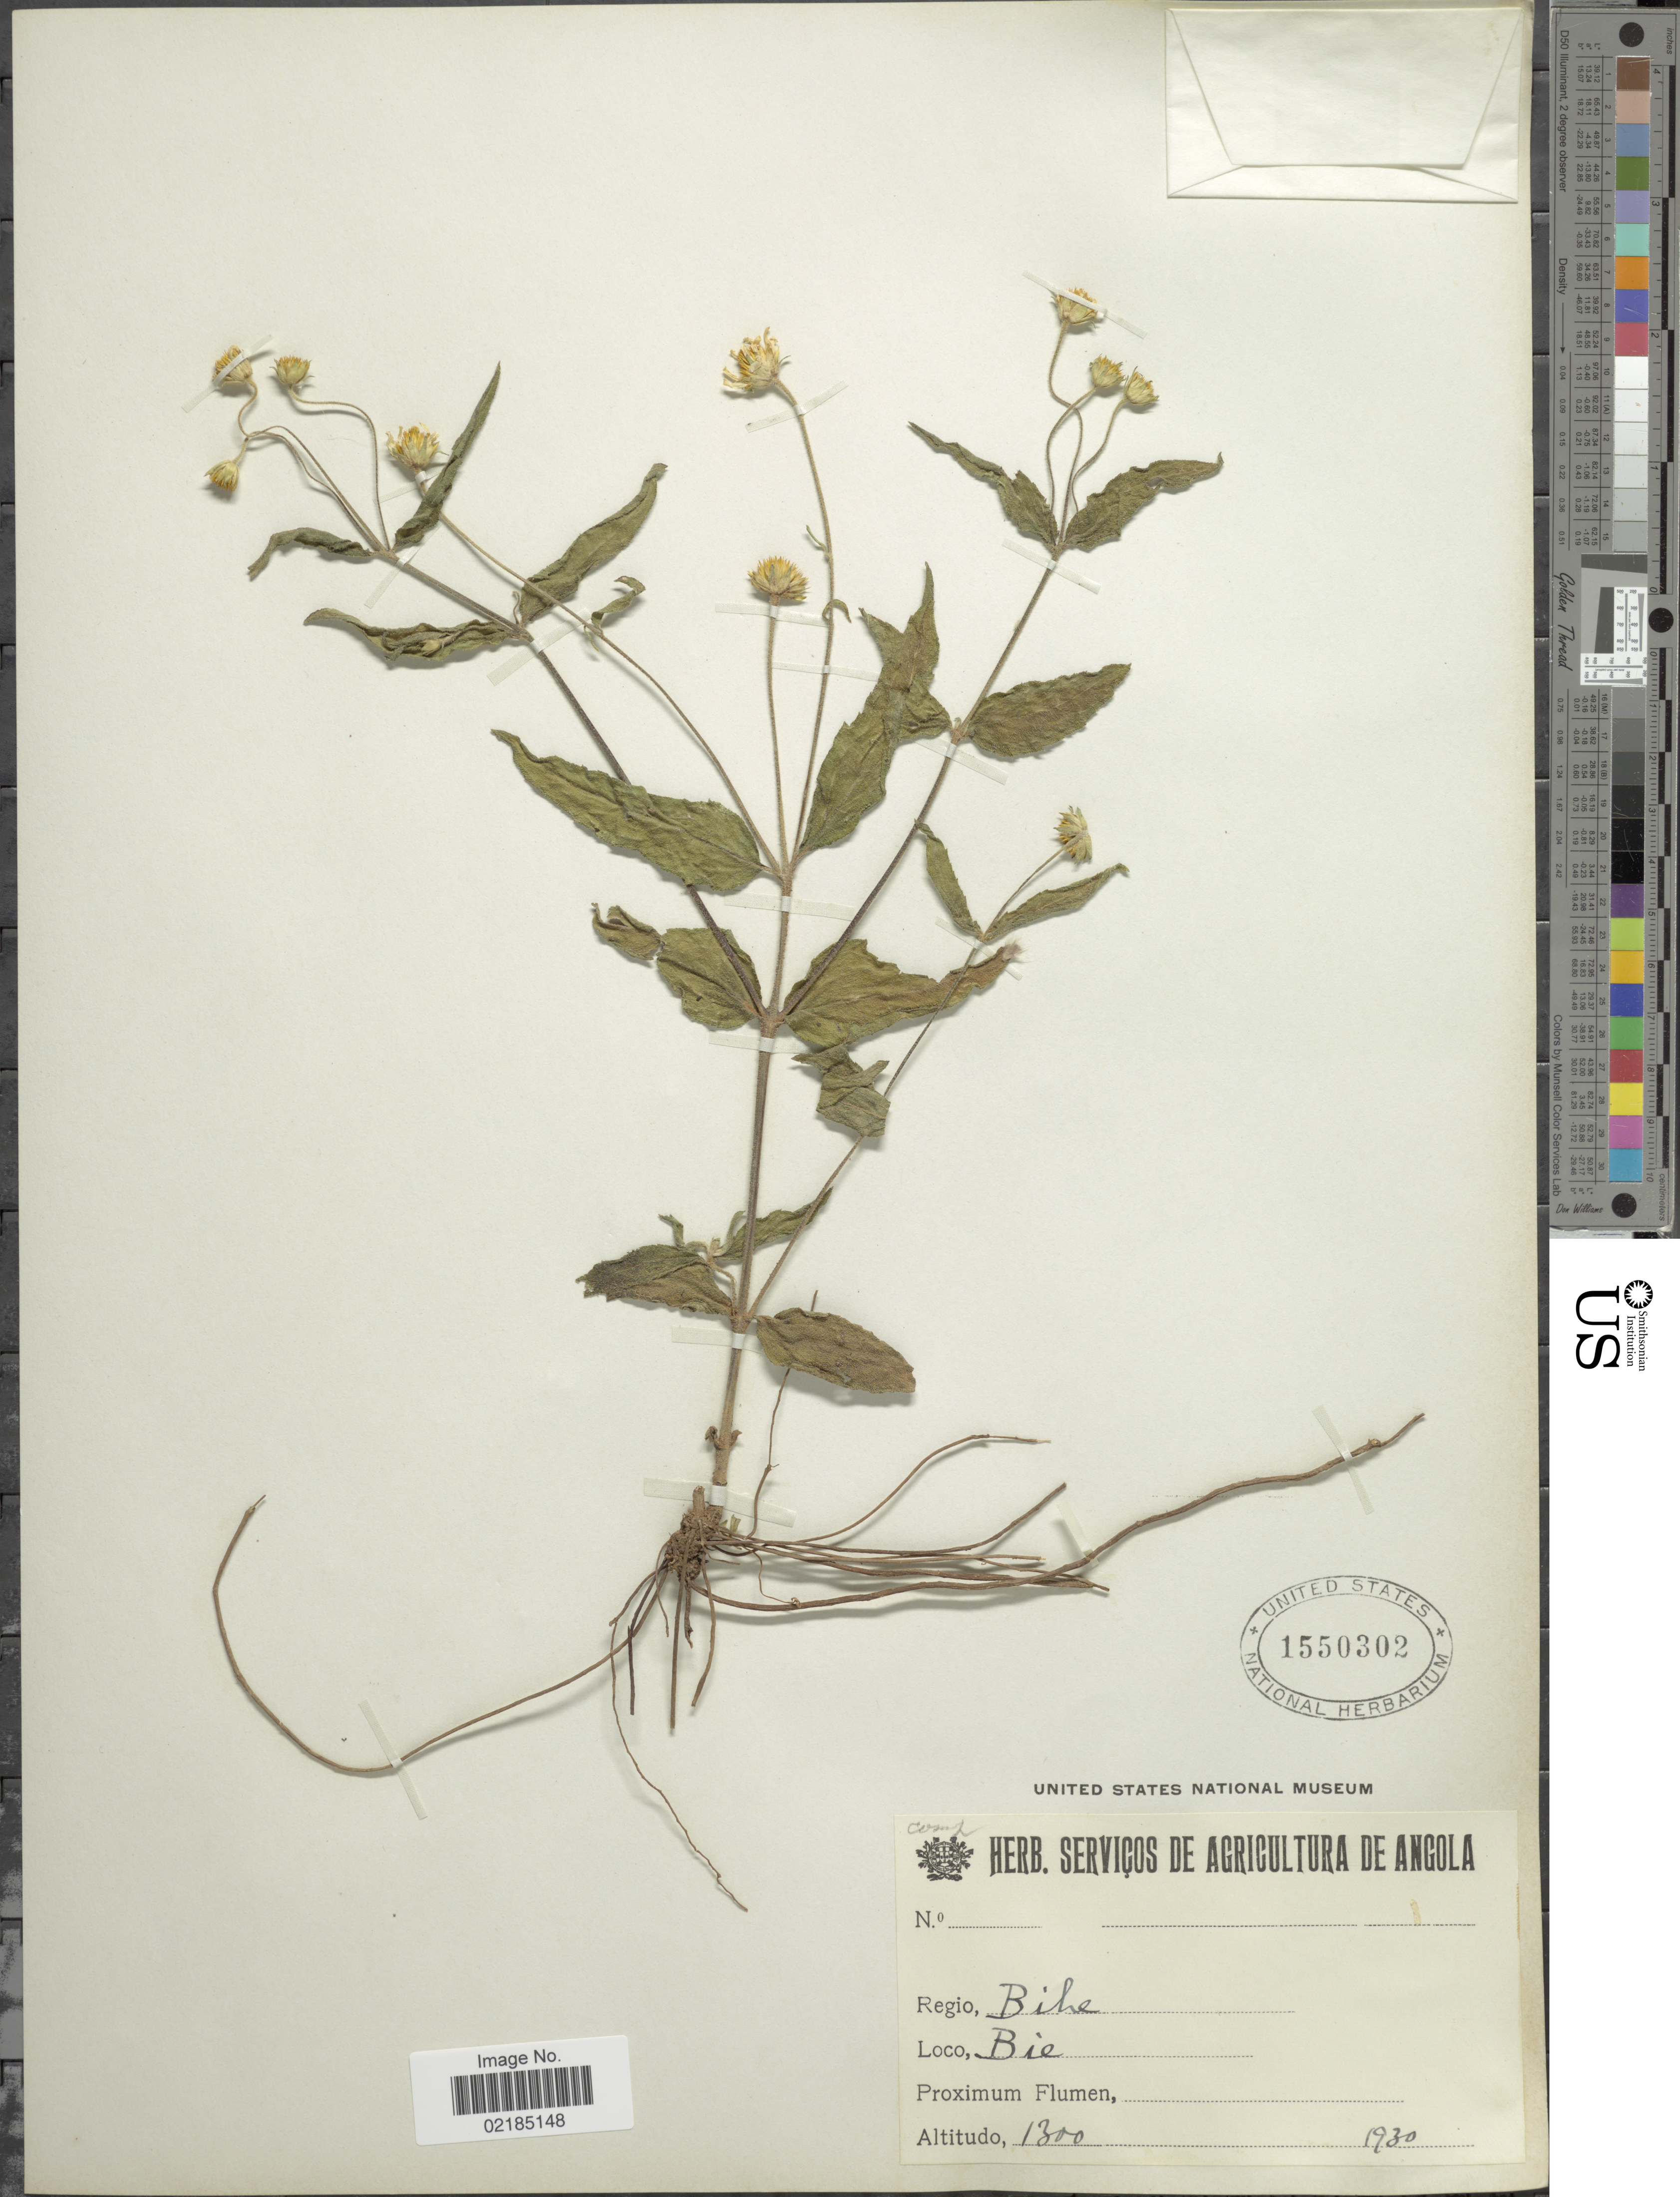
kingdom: Plantae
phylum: Tracheophyta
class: Magnoliopsida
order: Asterales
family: Asteraceae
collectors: ex herb. Servicos de Agricultura de Angola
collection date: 1930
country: Angola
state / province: Bie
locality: Regio Bihe. Bie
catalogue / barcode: US 1550302